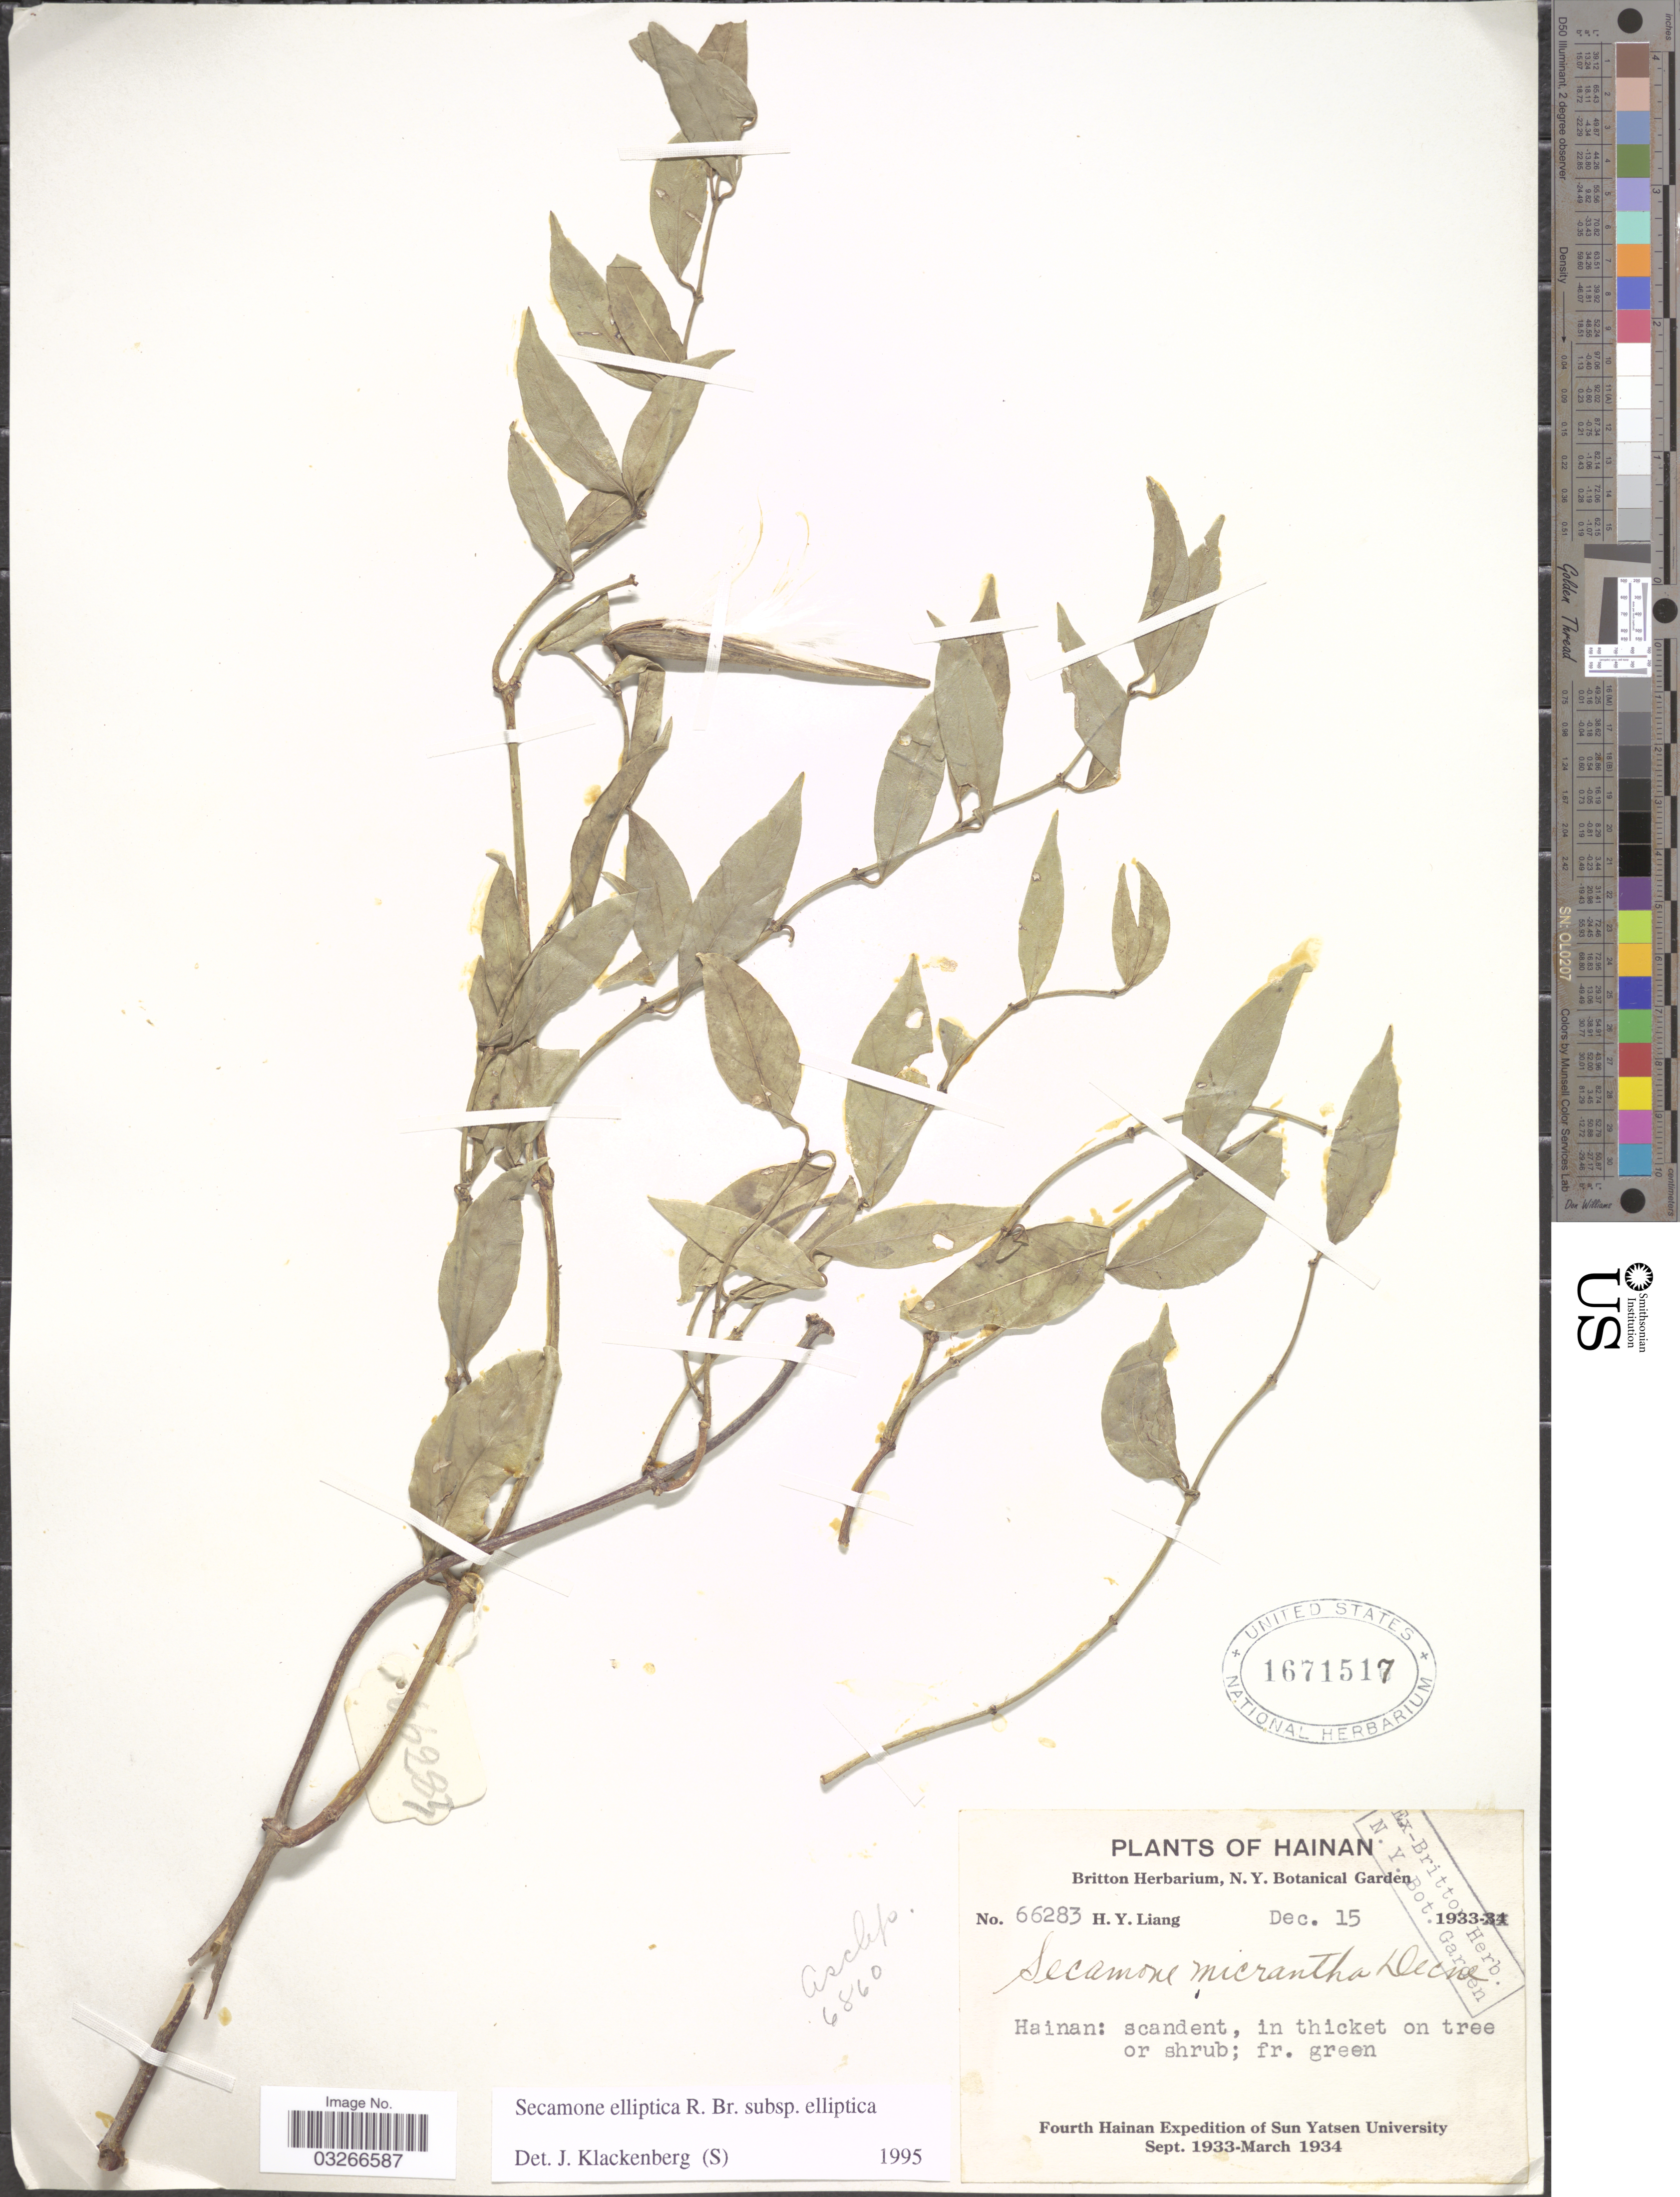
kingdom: Plantae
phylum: Tracheophyta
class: Magnoliopsida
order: Gentianales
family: Apocynaceae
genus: Secamone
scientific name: Secamone elliptica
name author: R. Br.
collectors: H. Y. Liang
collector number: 66283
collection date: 1933-12-15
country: China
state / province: Hainan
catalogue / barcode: US 1671517